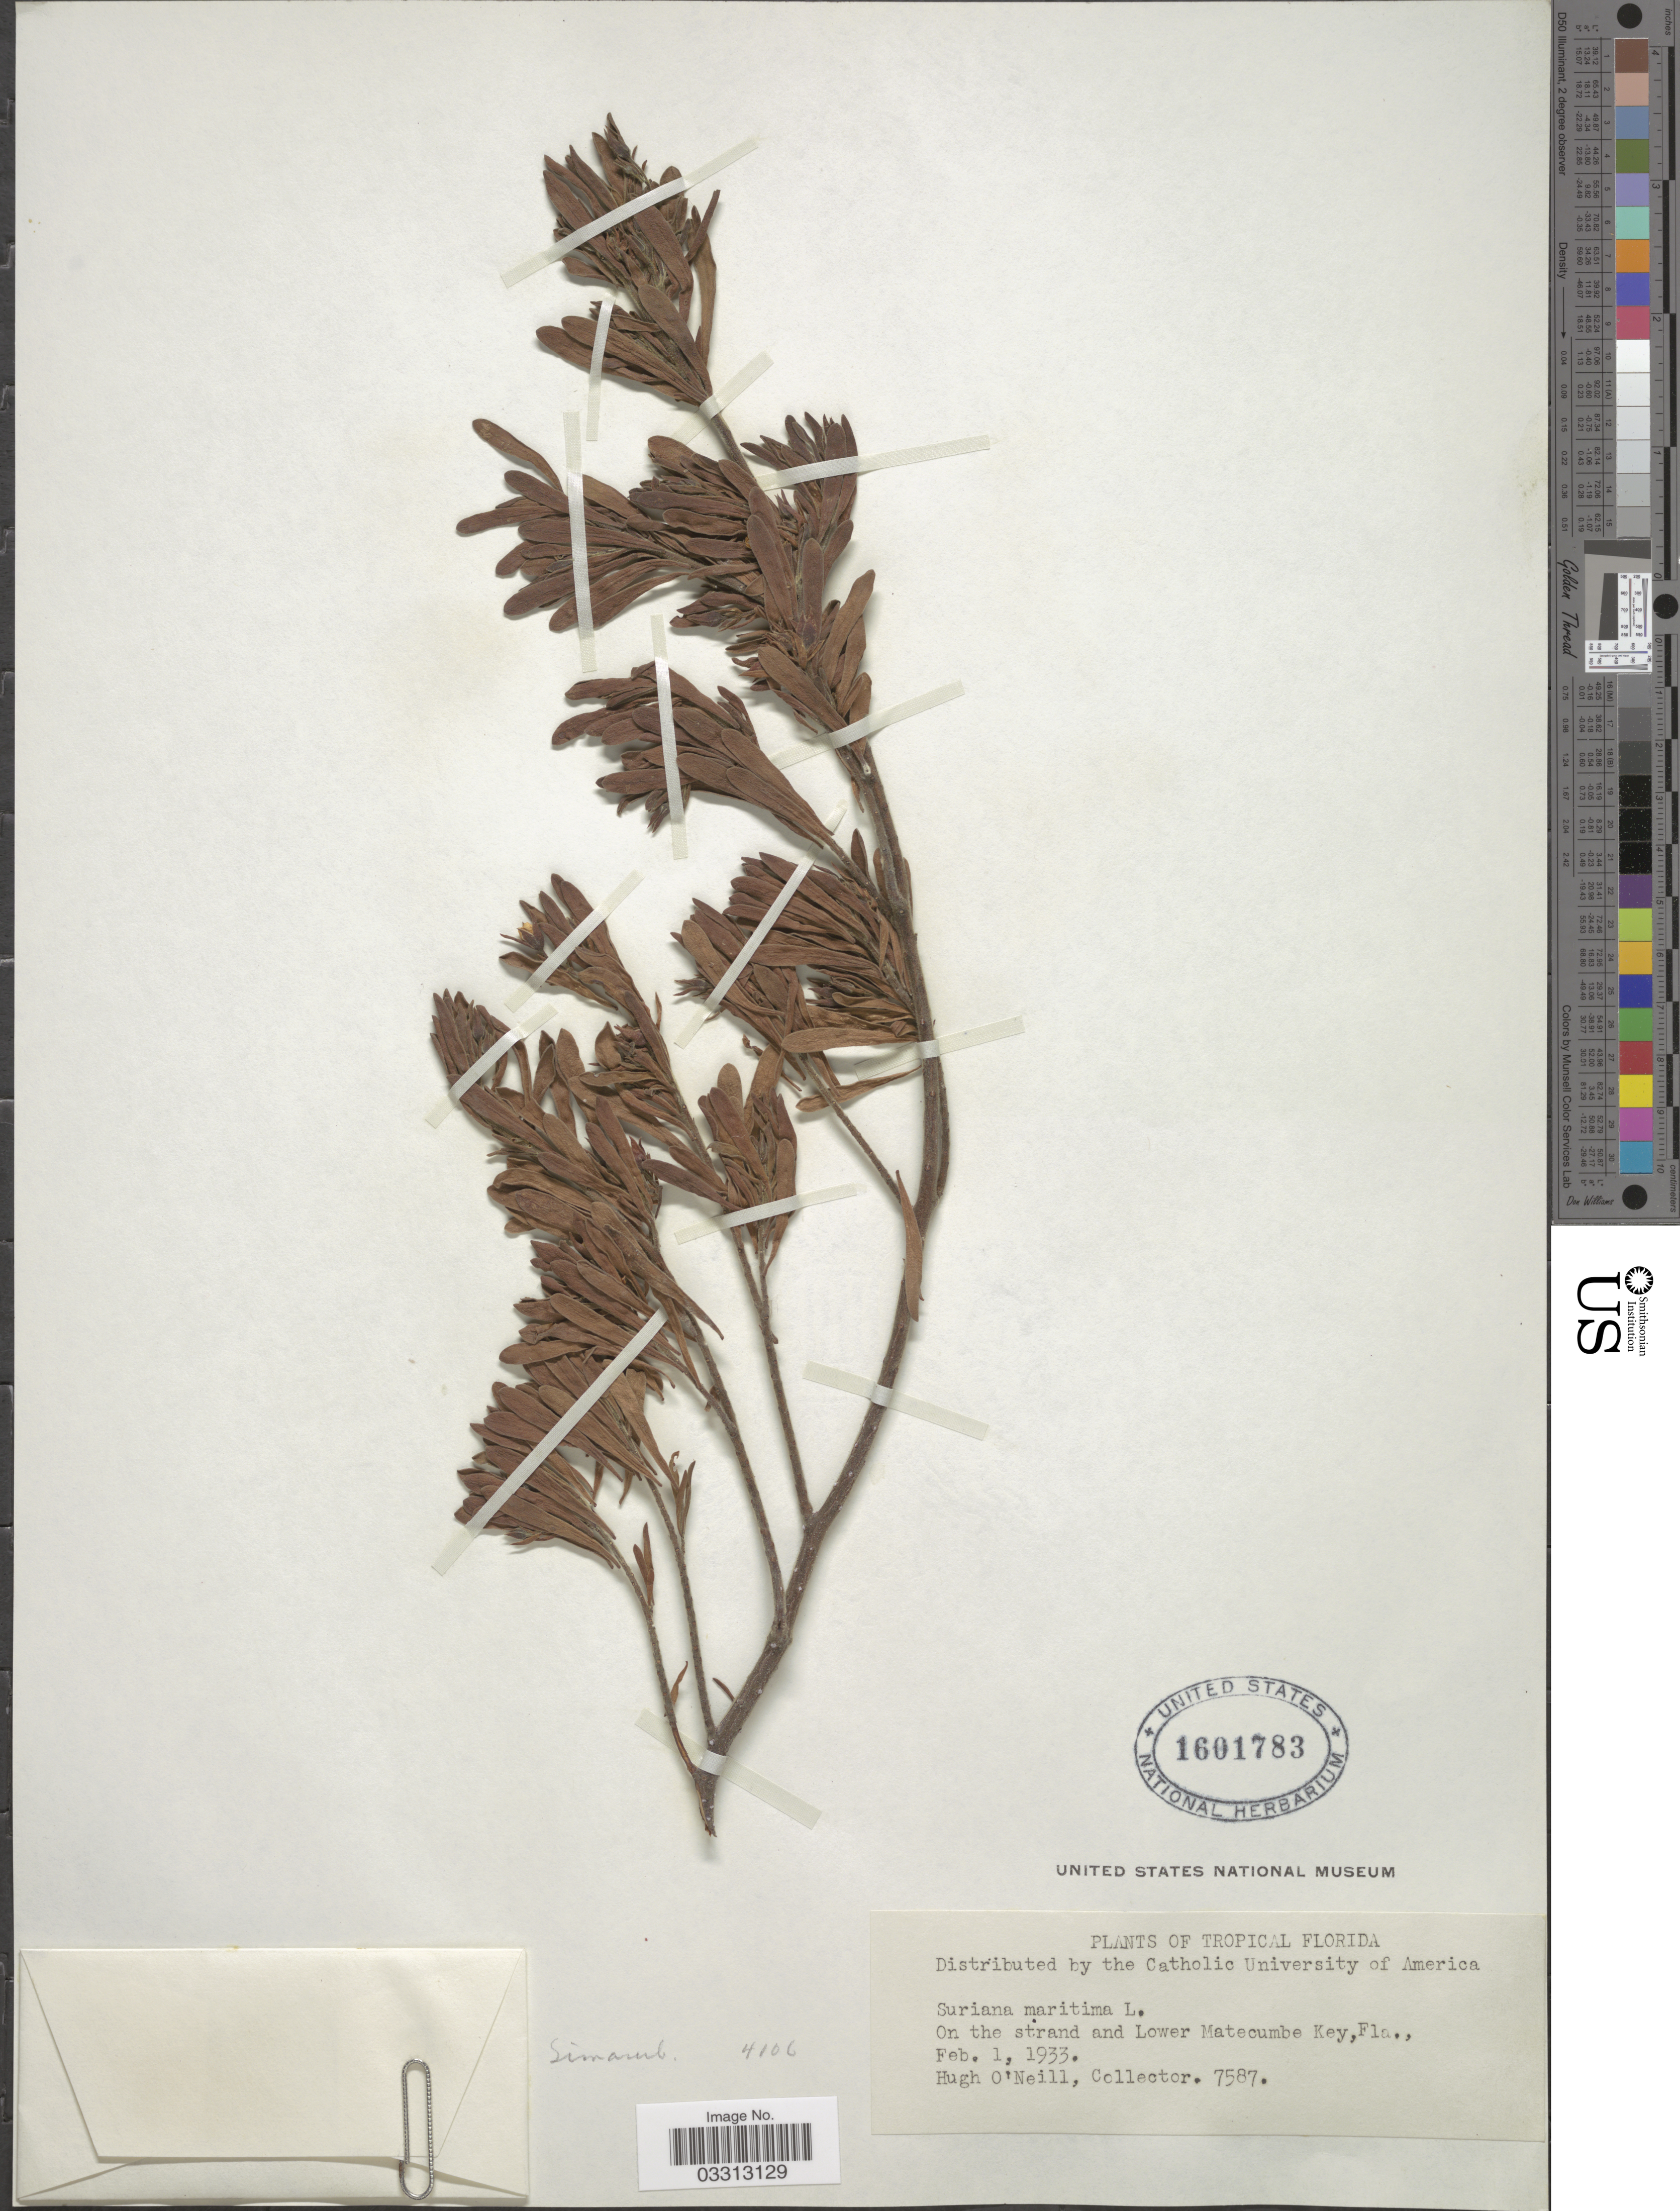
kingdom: Plantae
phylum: Tracheophyta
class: Magnoliopsida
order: Fabales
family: Surianaceae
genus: Suriana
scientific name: Suriana maritima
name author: L.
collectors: H. O'Neill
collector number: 7587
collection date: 1933-02-01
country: United States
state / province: Florida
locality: Tropical Florida. On the strand and Lower Matecumbe Key, Fla.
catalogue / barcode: US 1601783